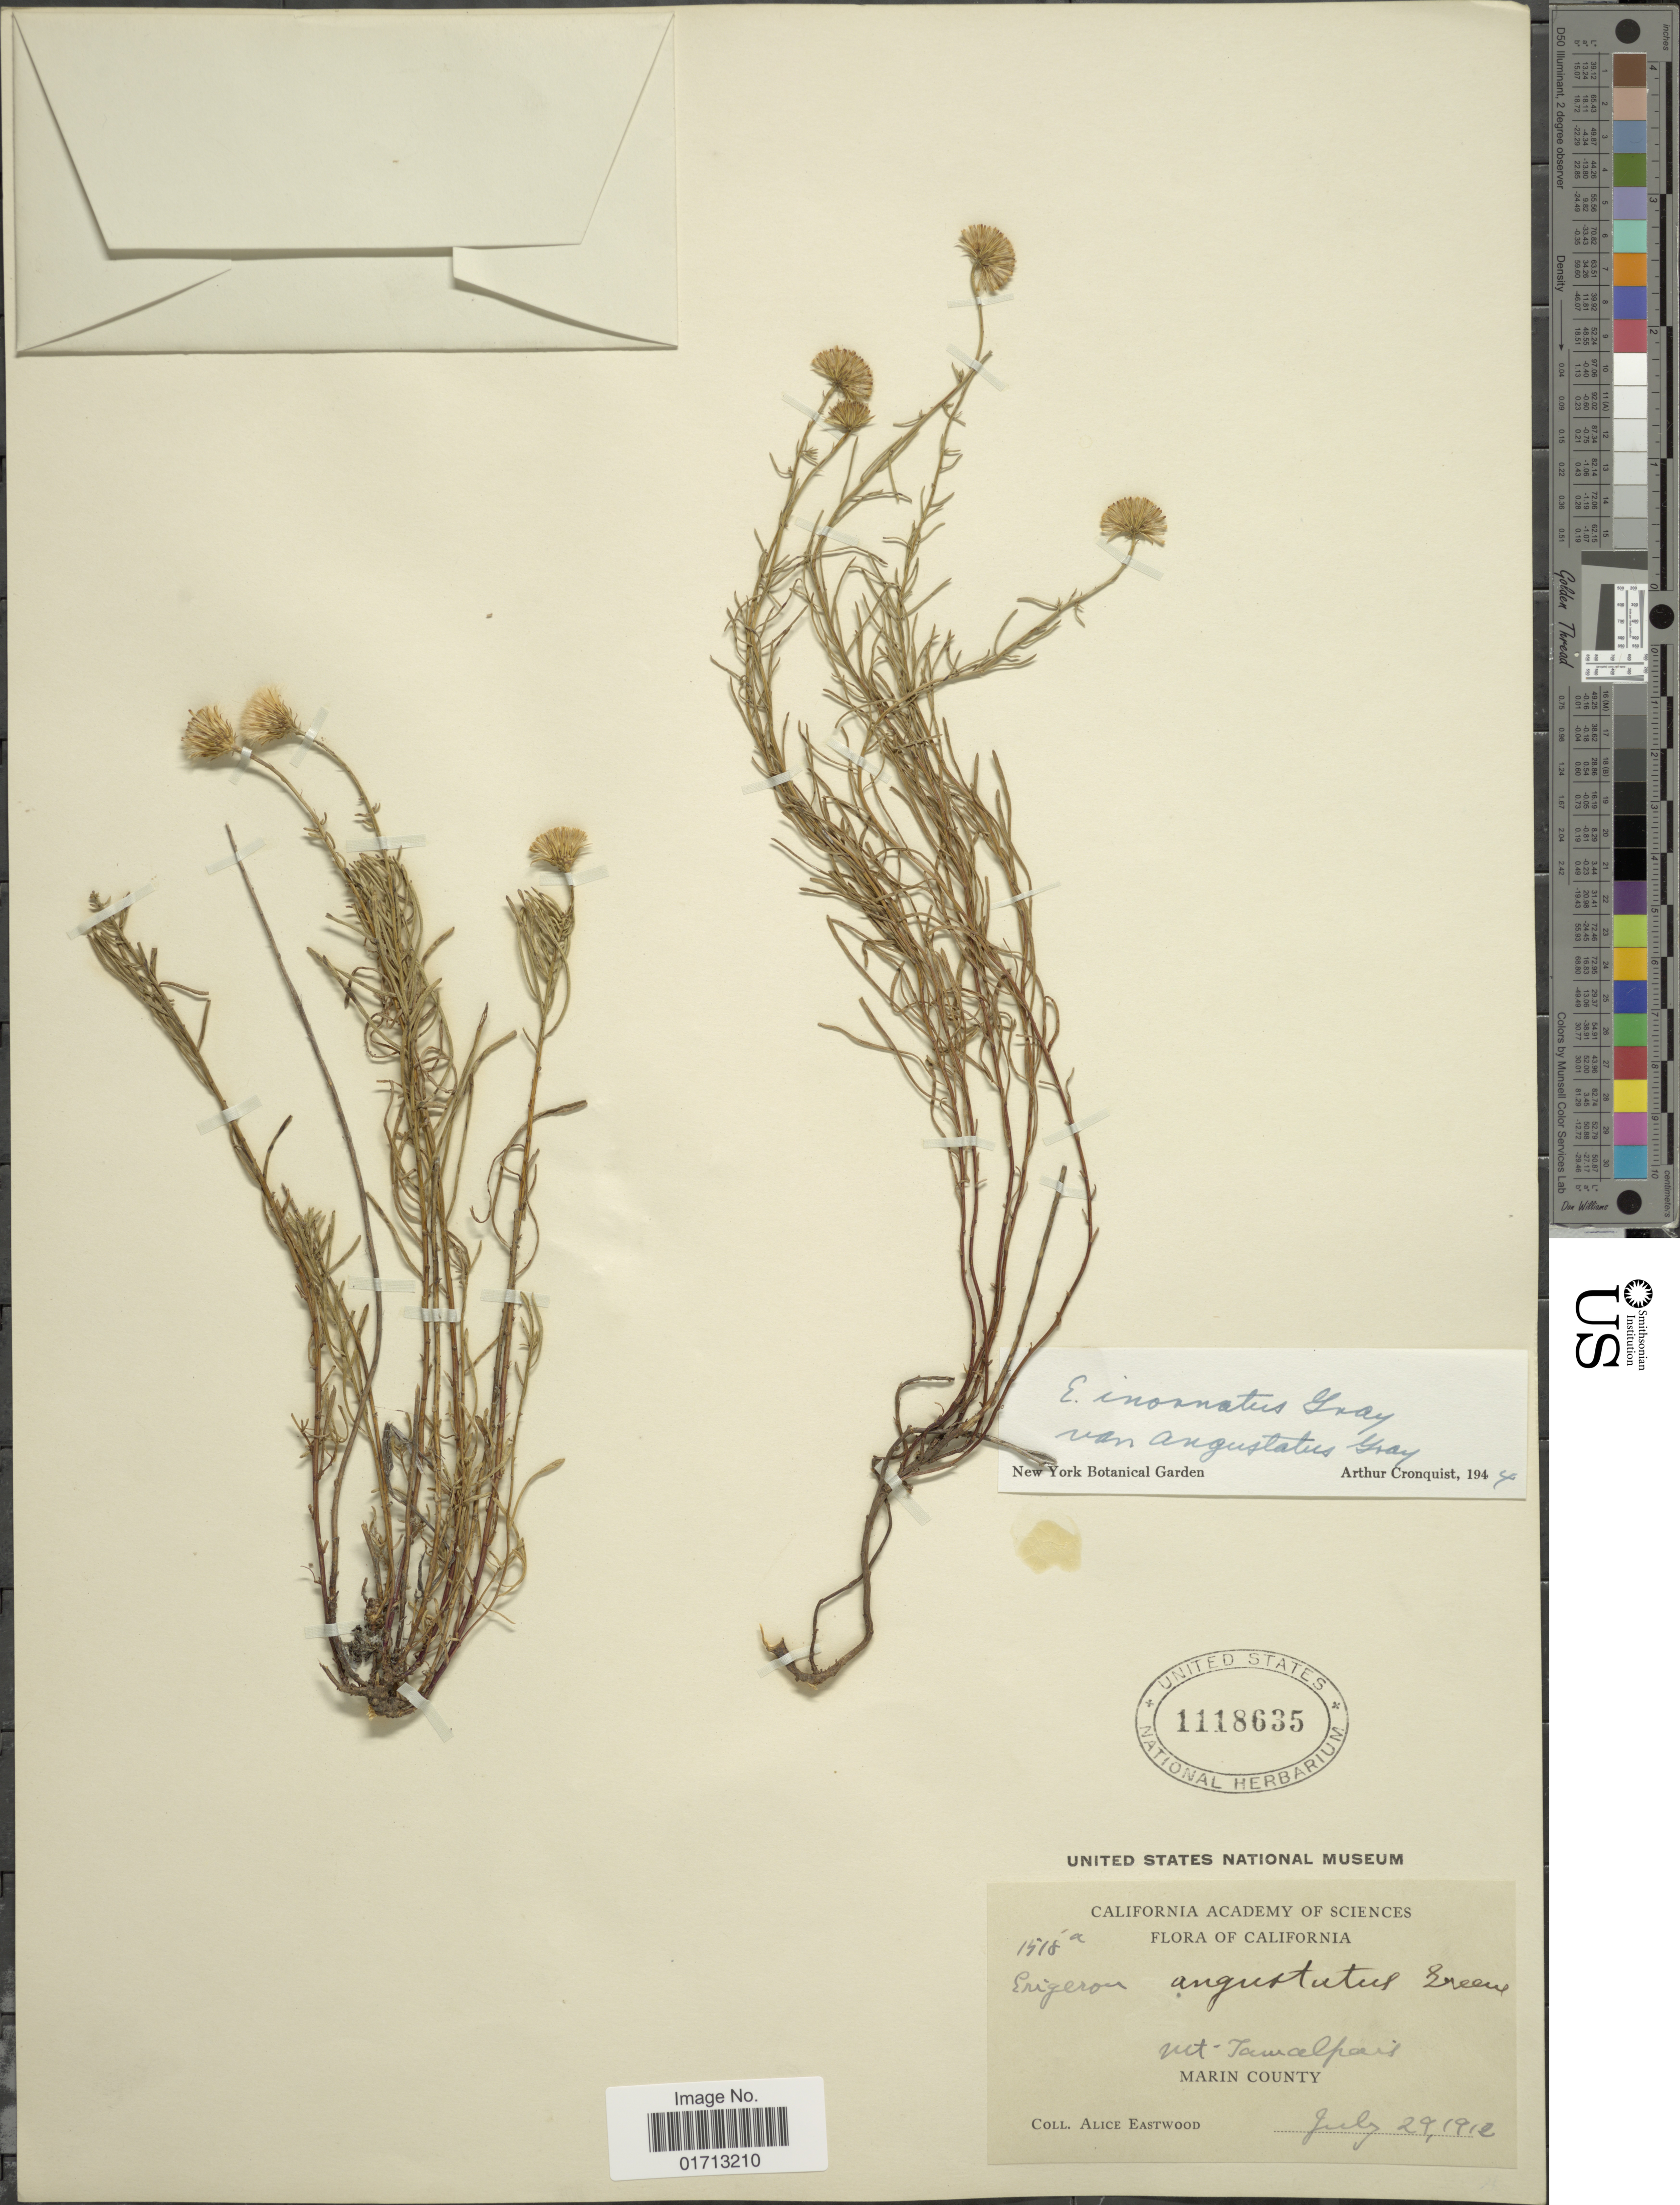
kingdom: Plantae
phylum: Tracheophyta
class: Magnoliopsida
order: Asterales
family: Asteraceae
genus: Erigeron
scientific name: Erigeron inornatus var. angustatus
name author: A. Gray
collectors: A. Eastwood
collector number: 1518a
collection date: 1912-07-29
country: United States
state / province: California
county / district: Marin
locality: Mt. Tamalpais, Marin County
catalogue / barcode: US 1118635